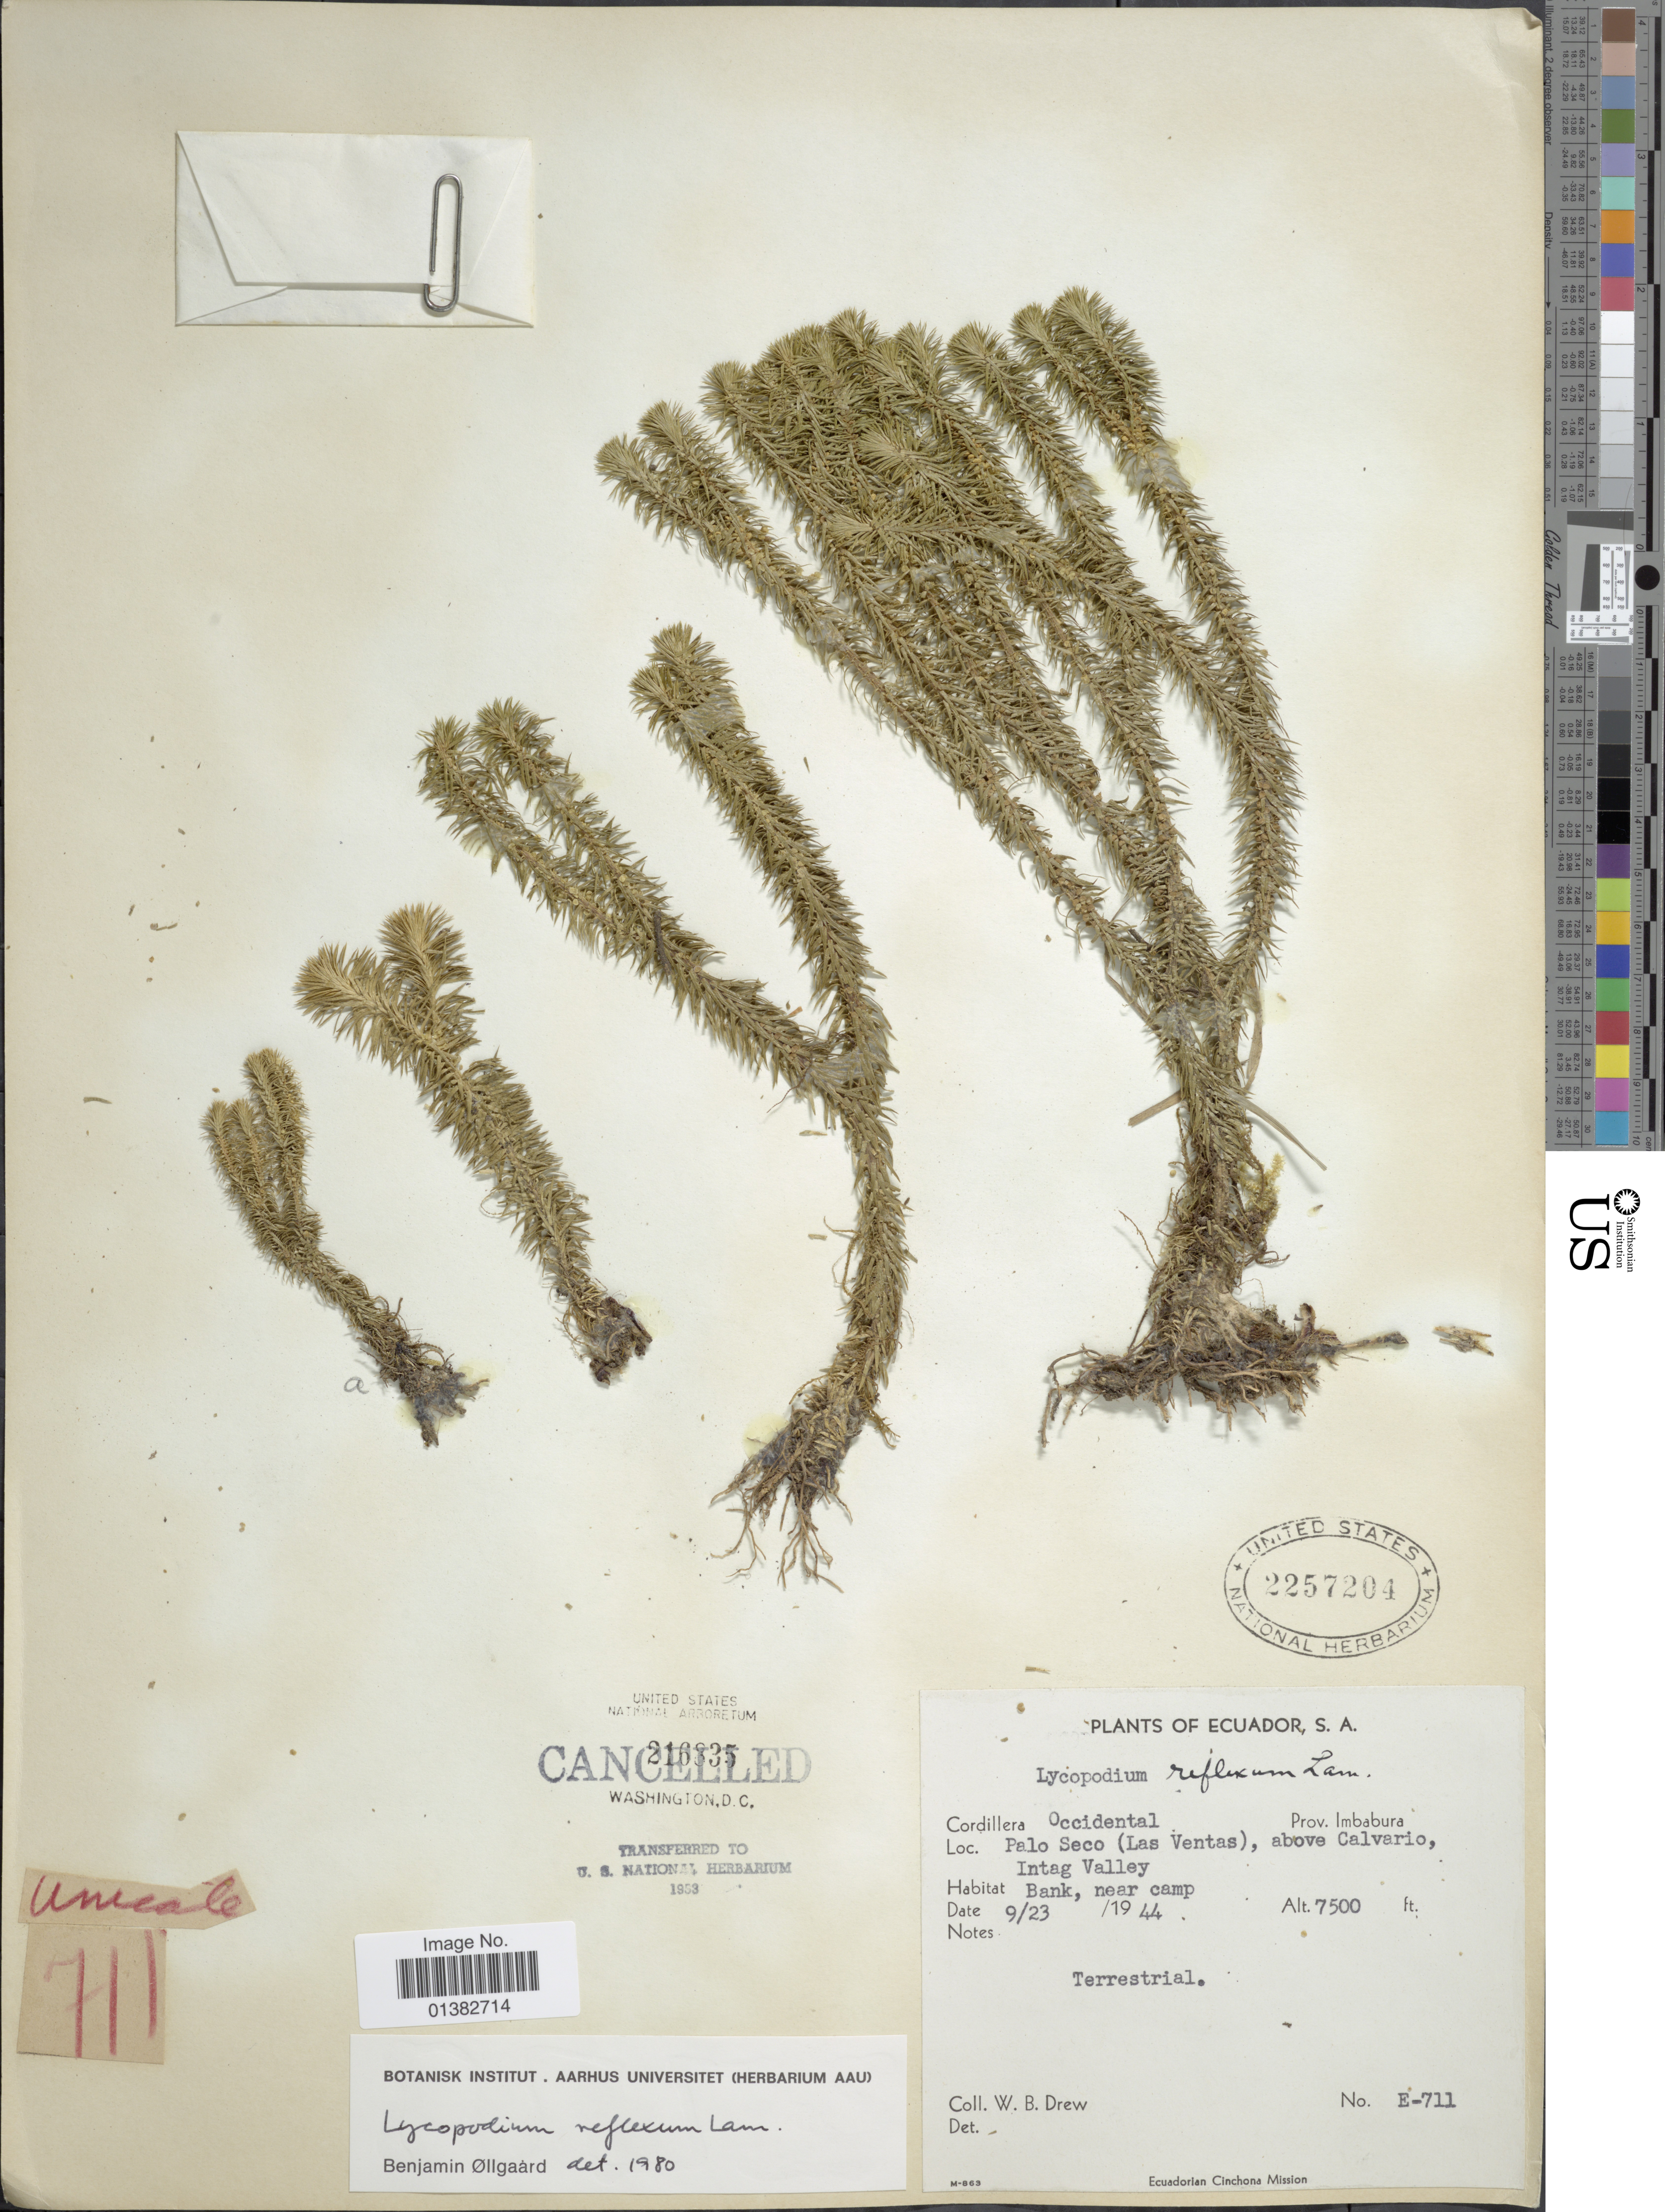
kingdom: Plantae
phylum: Tracheophyta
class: Lycopodiopsida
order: Lycopodiales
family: Lycopodiaceae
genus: Phlegmariurus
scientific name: Phlegmariurus reflexus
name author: (Lam.) B. Øllg.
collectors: W. B. Drew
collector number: E-711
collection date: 1944-09-23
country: Ecuador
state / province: Imbabura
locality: Cordillera Occidental, Palo Seco (Las Ventas), above Calvario, Intag Valley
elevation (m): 2286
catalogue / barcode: US 2257204